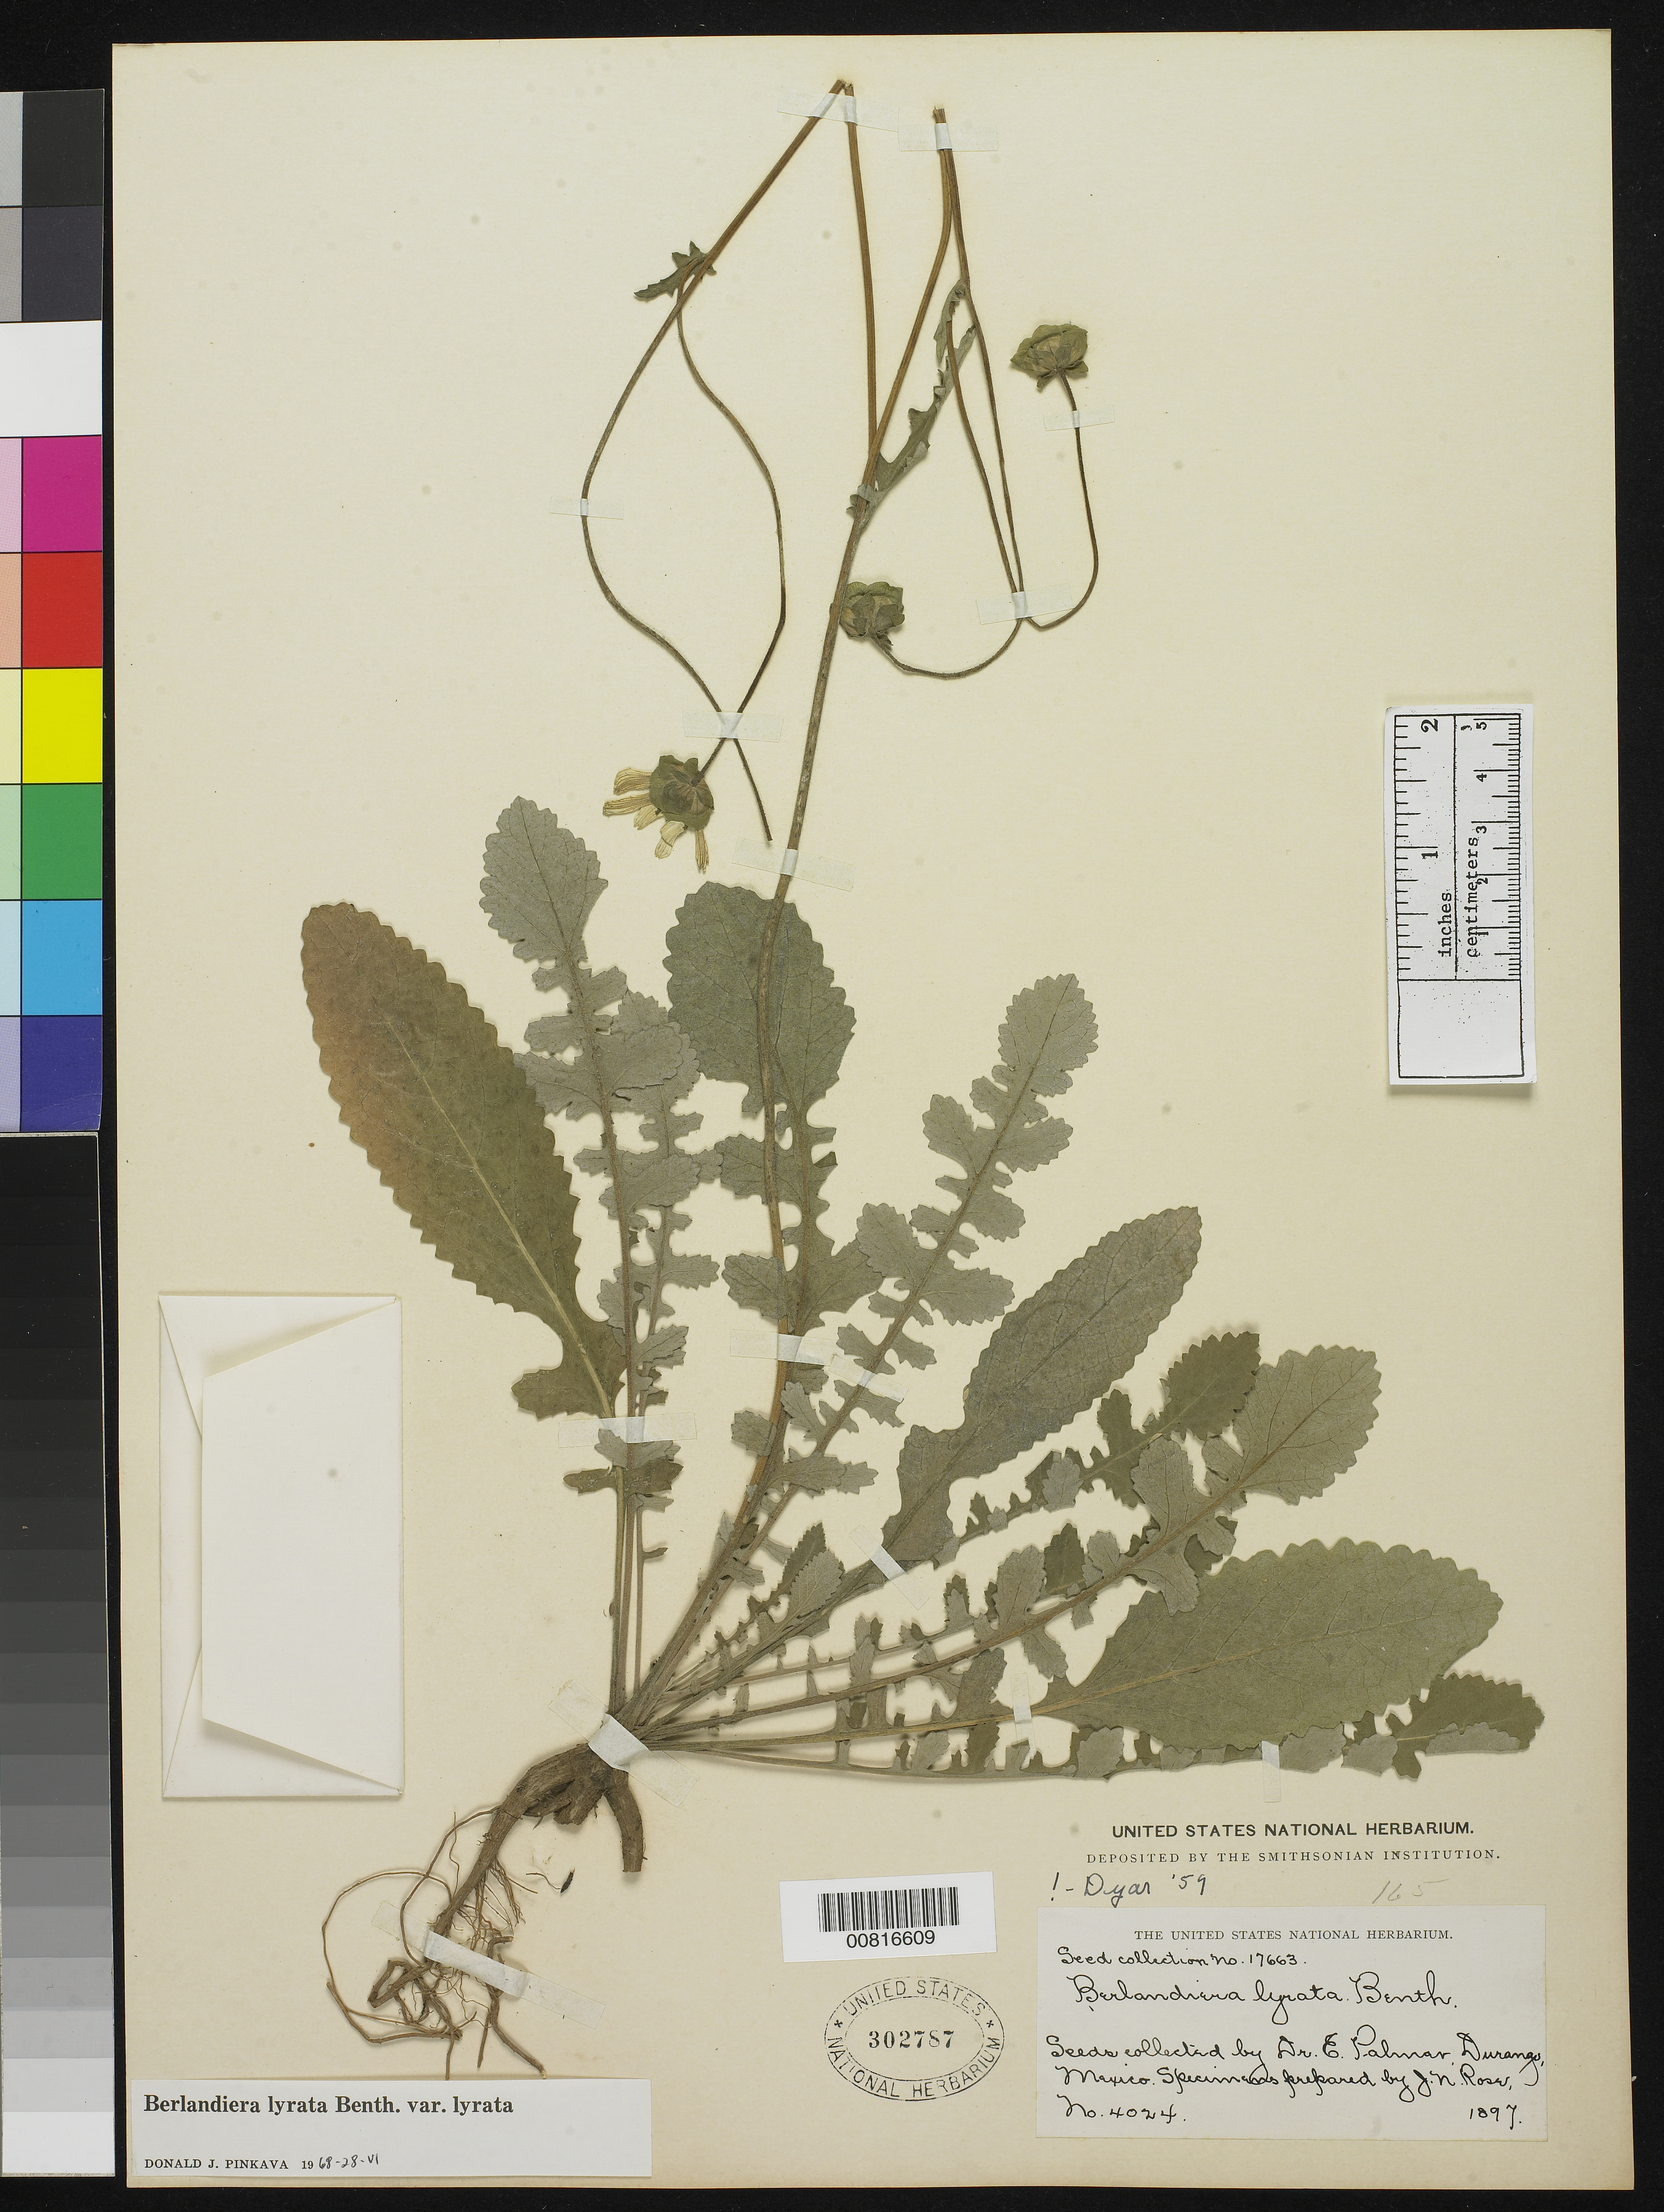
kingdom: Plantae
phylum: Tracheophyta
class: Magnoliopsida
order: Asterales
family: Asteraceae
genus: Berlandiera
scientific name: Berlandiera lyrata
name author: Benth.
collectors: E. Palmer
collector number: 4024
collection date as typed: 1897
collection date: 1897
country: Mexico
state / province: Durango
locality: Durango.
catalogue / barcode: US 302787